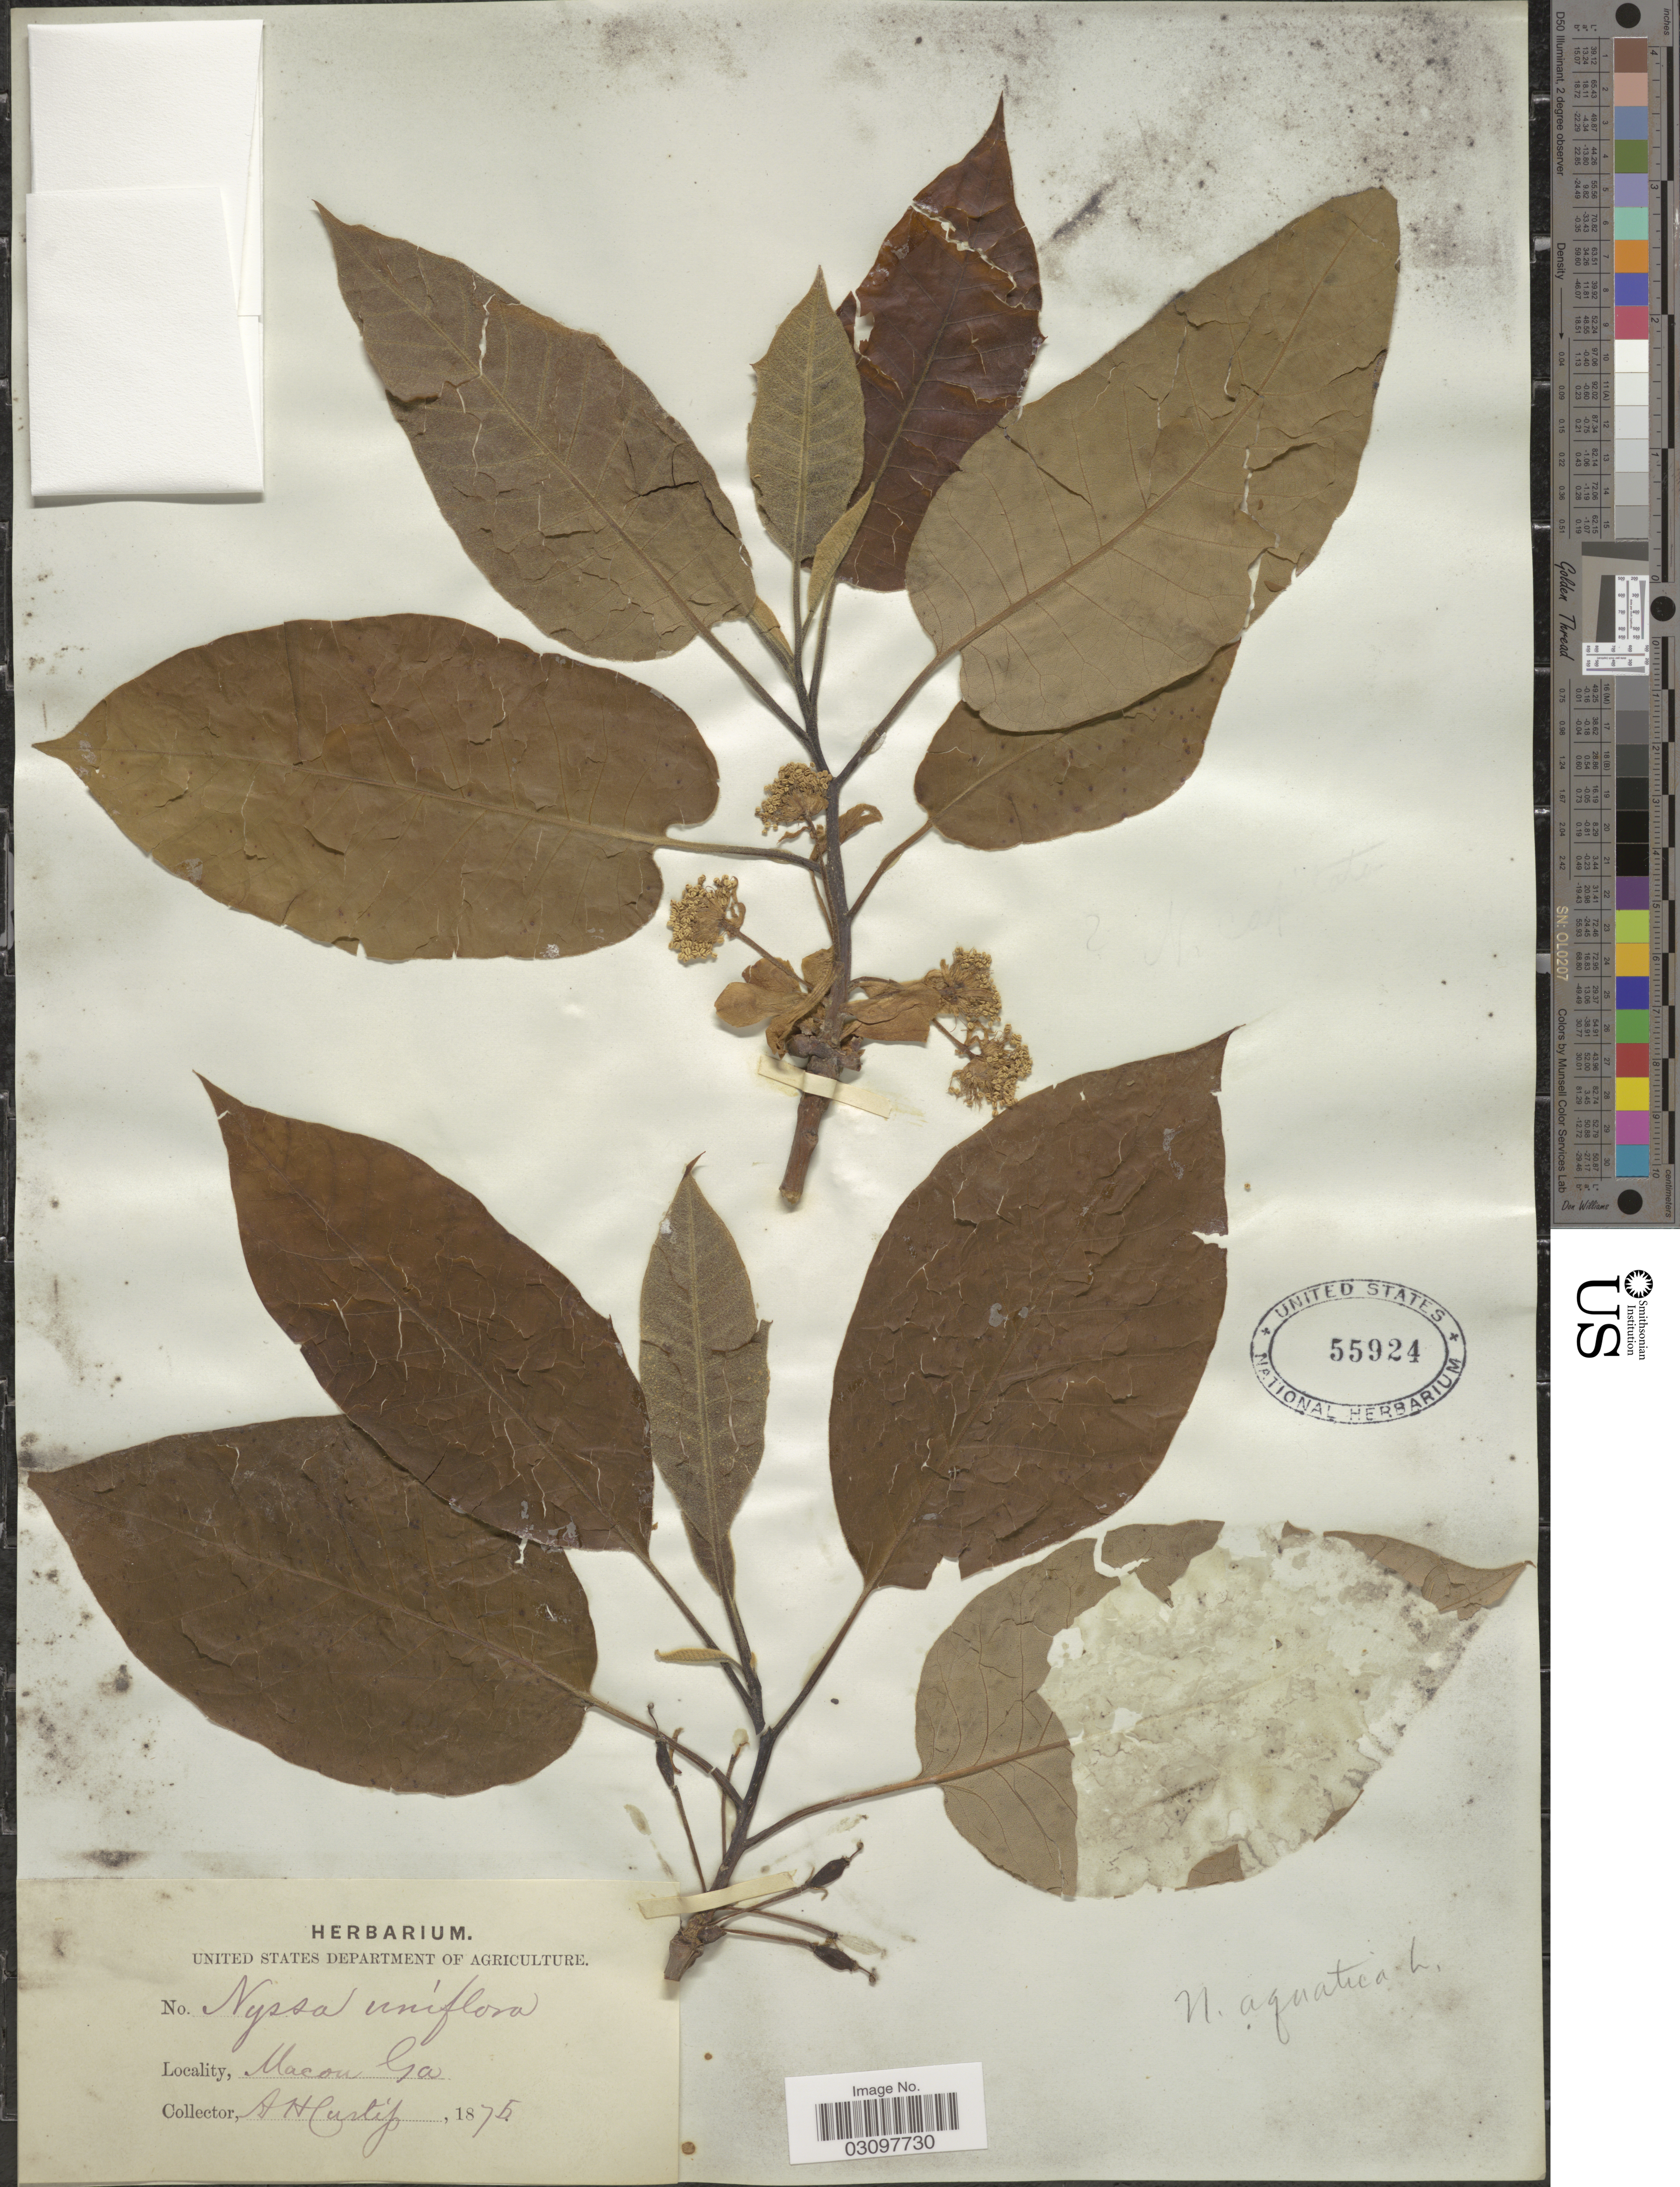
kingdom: Plantae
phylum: Tracheophyta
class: Magnoliopsida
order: Cornales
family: Nyssaceae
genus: Nyssa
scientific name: Nyssa aquatica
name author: L.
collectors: A. H. Curtiss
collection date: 1875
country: United States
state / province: Georgia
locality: Macon Ga.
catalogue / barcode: US 55924